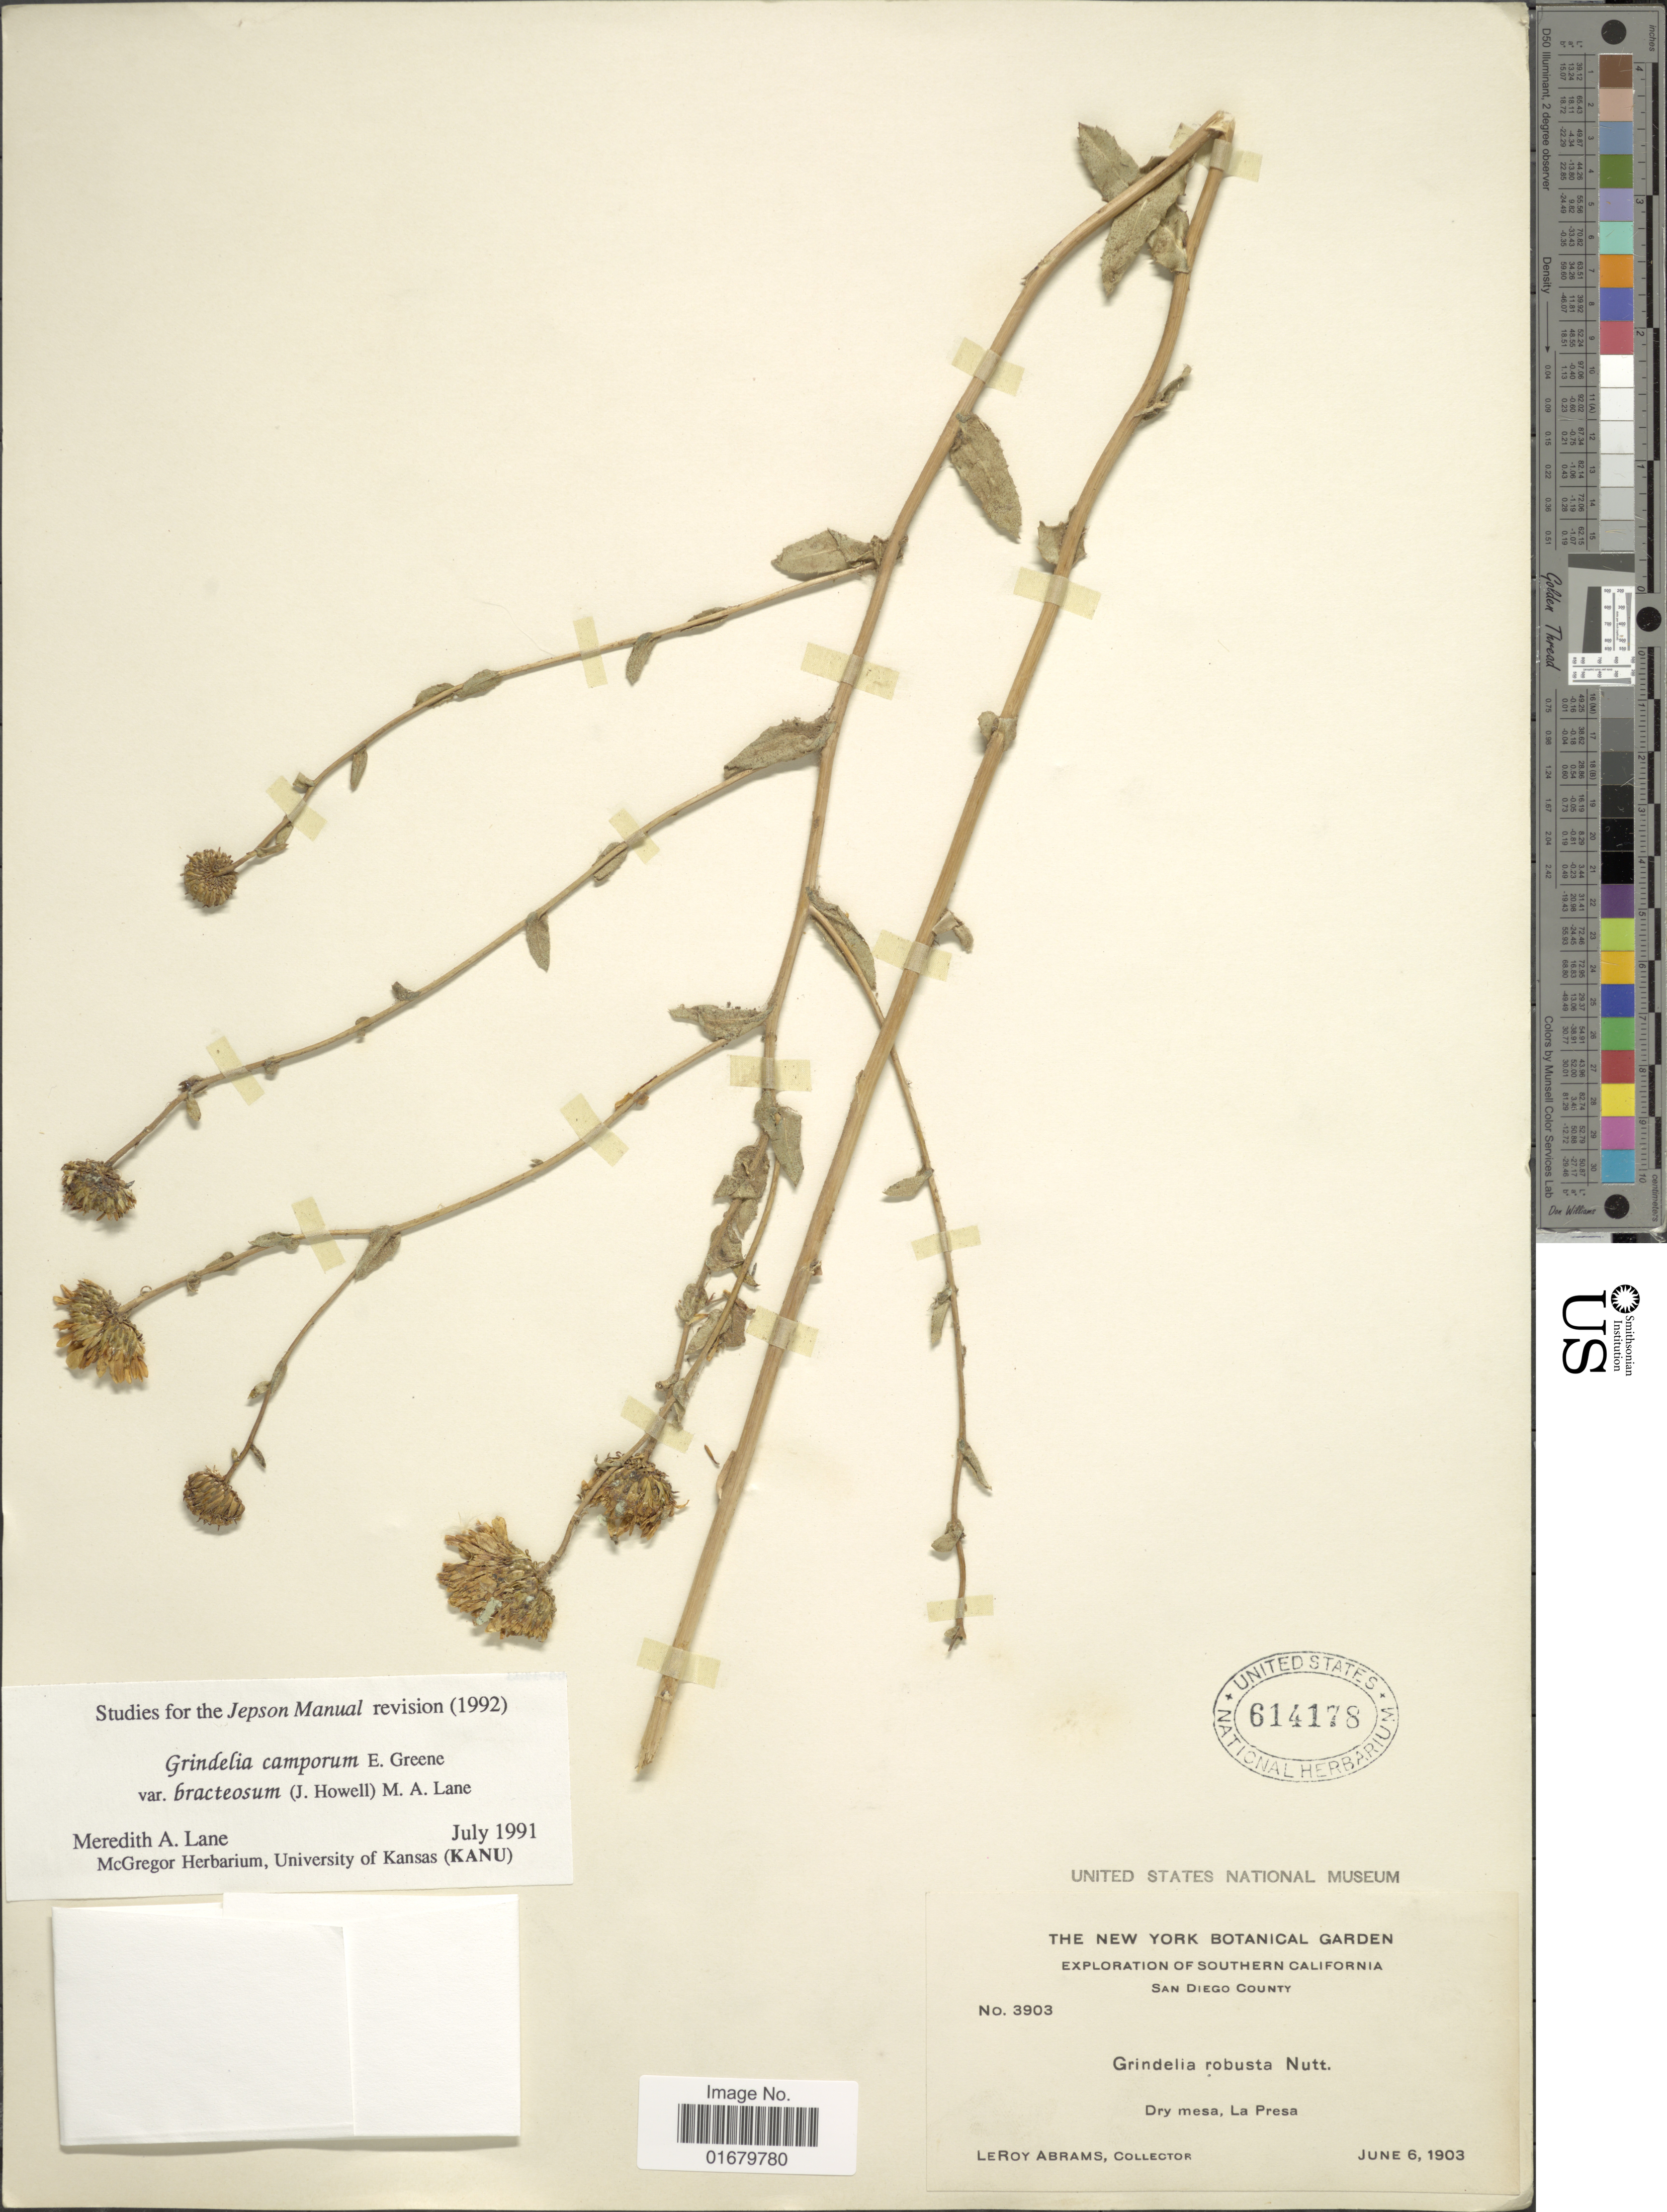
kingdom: Plantae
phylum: Tracheophyta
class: Magnoliopsida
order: Asterales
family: Asteraceae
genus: Grindelia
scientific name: Grindelia camporum var. bracteosa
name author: (J. Howell) M.A. Lane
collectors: L. Abrams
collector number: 3903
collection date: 1903-06-06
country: United States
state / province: California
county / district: San Diego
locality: Southern California, San Diego County, Dr mesa, La Presa.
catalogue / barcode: US 614178